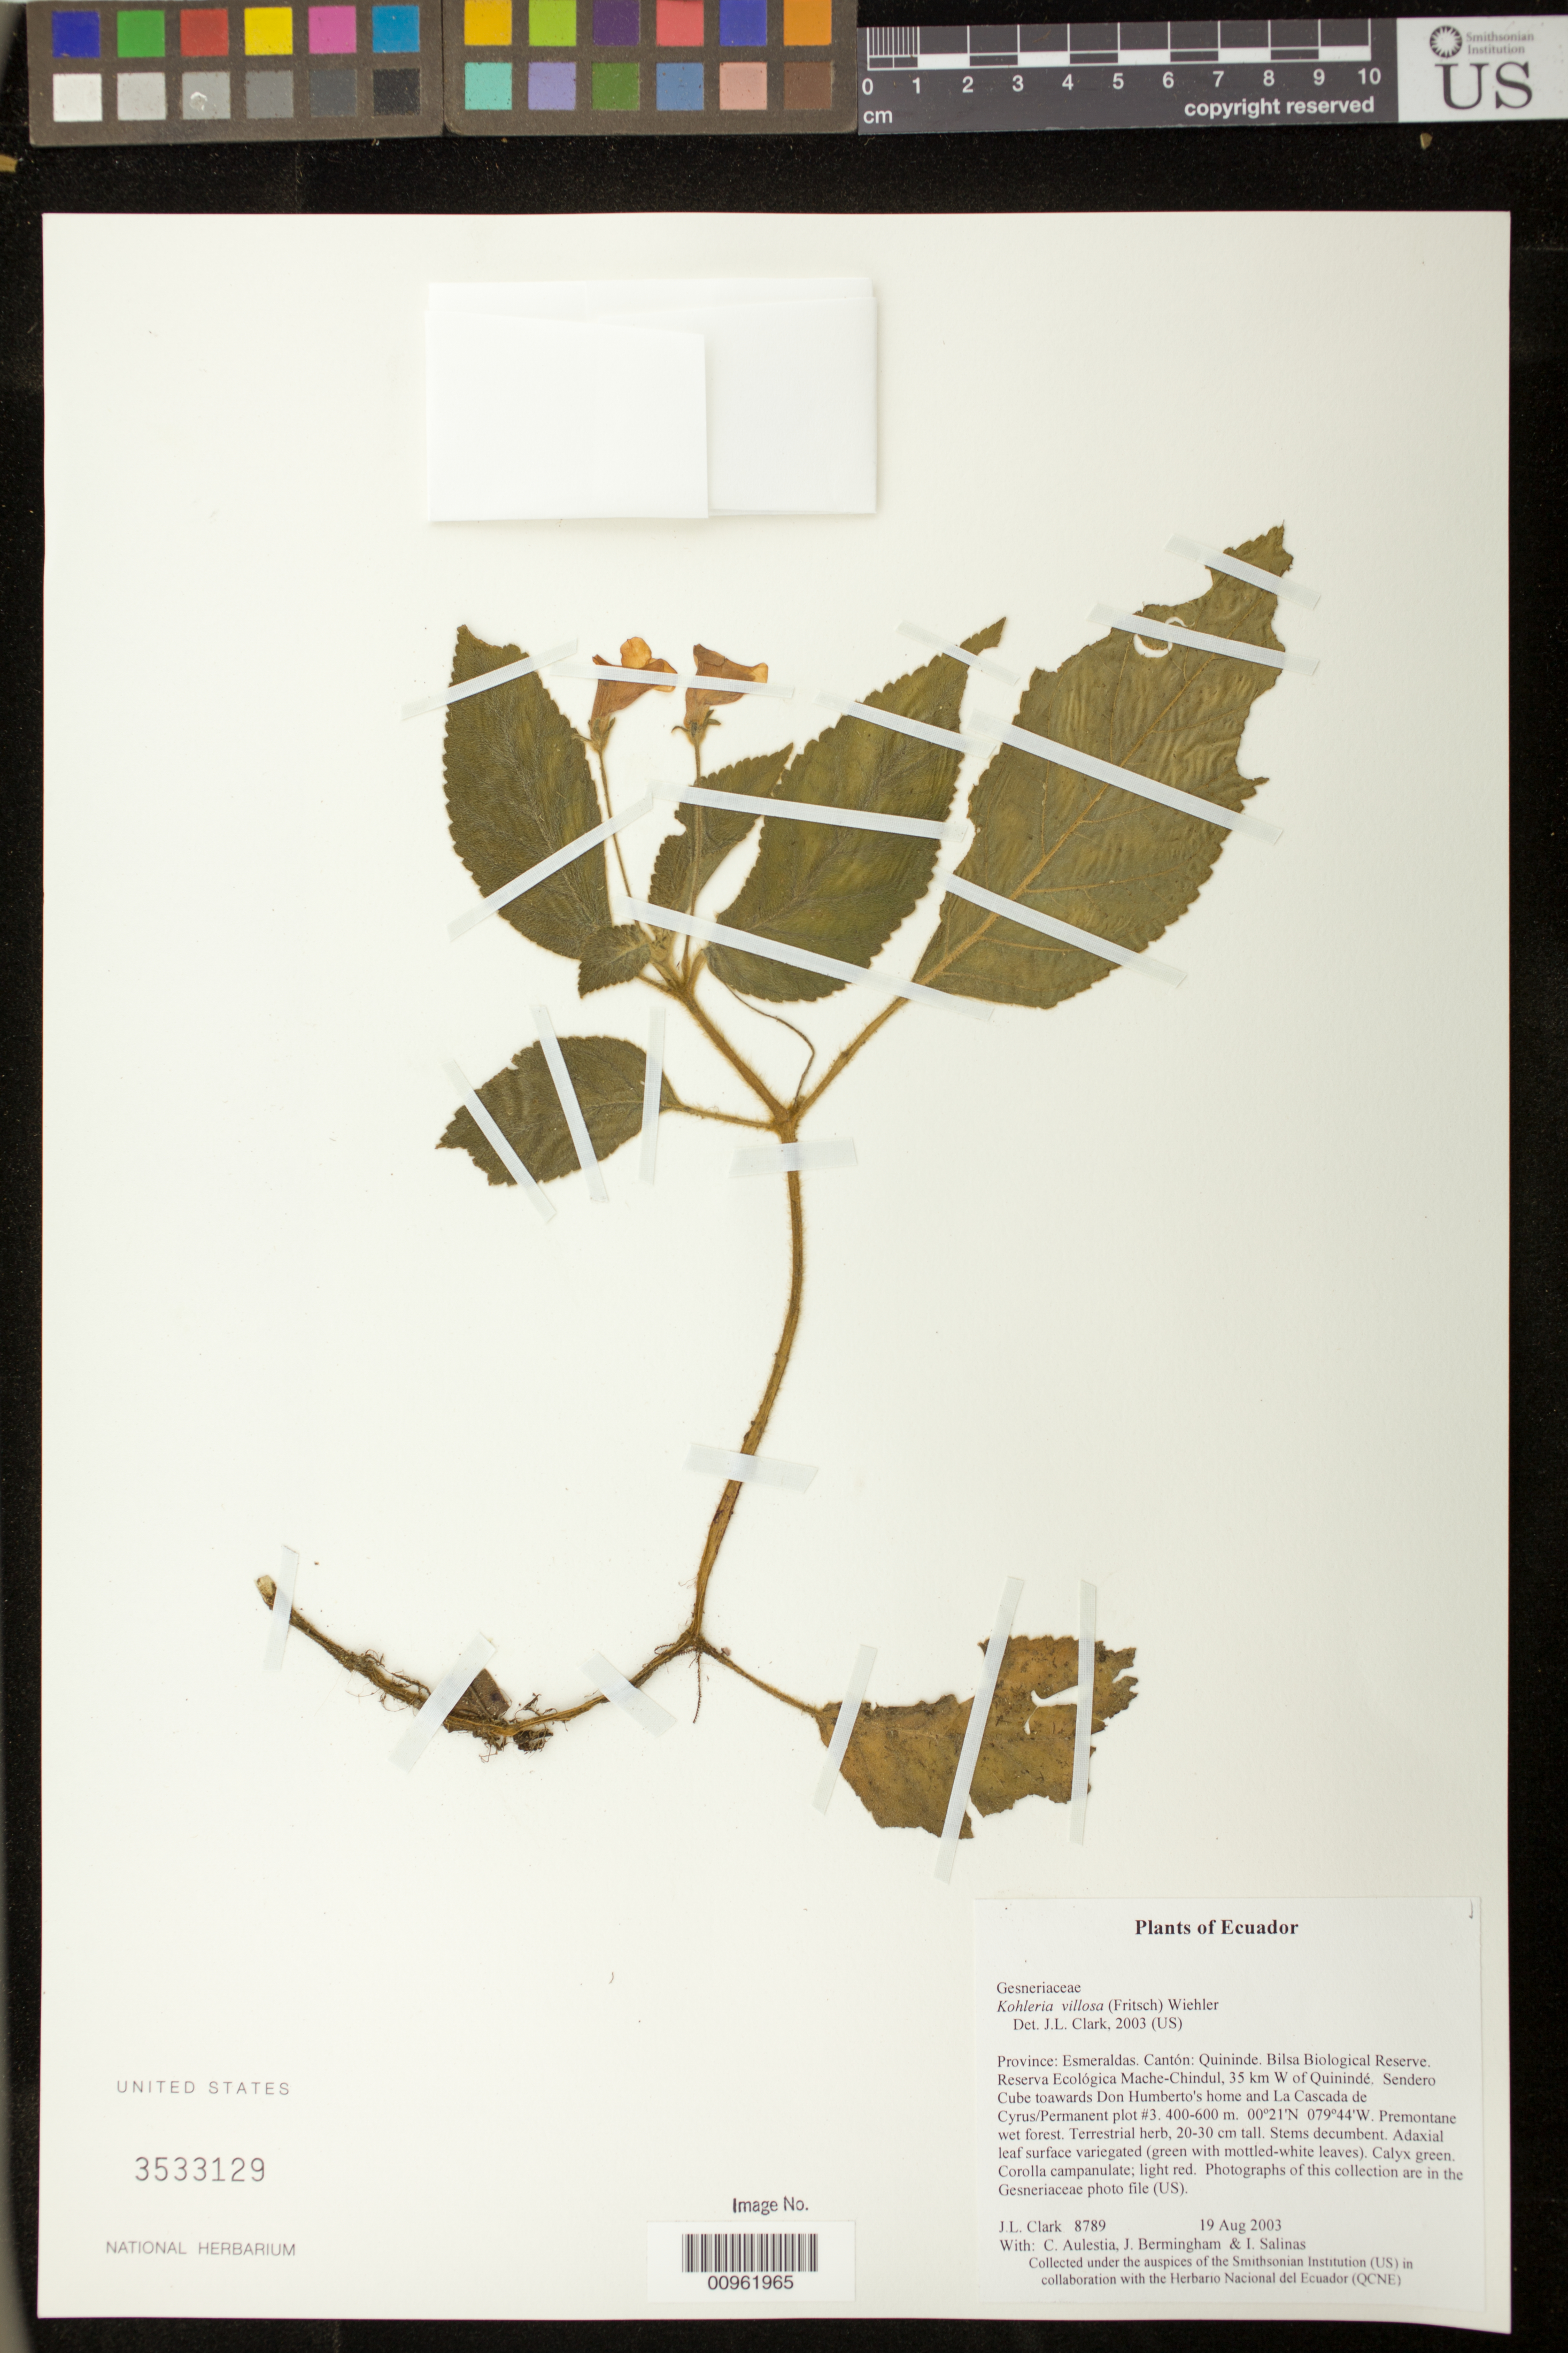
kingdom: Plantae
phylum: Tracheophyta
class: Magnoliopsida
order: Lamiales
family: Gesneriaceae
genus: Kohleria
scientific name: Kohleria villosa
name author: (Fritsch) Wiehler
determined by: Clark, J. L., (SEL), The Marie Selby Botanical Garden (UNITED STATES)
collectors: J. L. Clark, C. Aulestia, J. Bermingham & I. Salinas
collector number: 8789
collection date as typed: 19 Aug 2003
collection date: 2003-08-19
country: Ecuador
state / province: Esmeraldas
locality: Quininde. Bilsa Biological Reserve. Reserva Ecológica Mache-Chindul, 35 km W of Quinindé. Sendero Cube toawards Don Humberto's home and La Cascada de Cyrus/Permanent plot #3.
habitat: Premontane wet forest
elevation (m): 400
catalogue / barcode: US 3533129